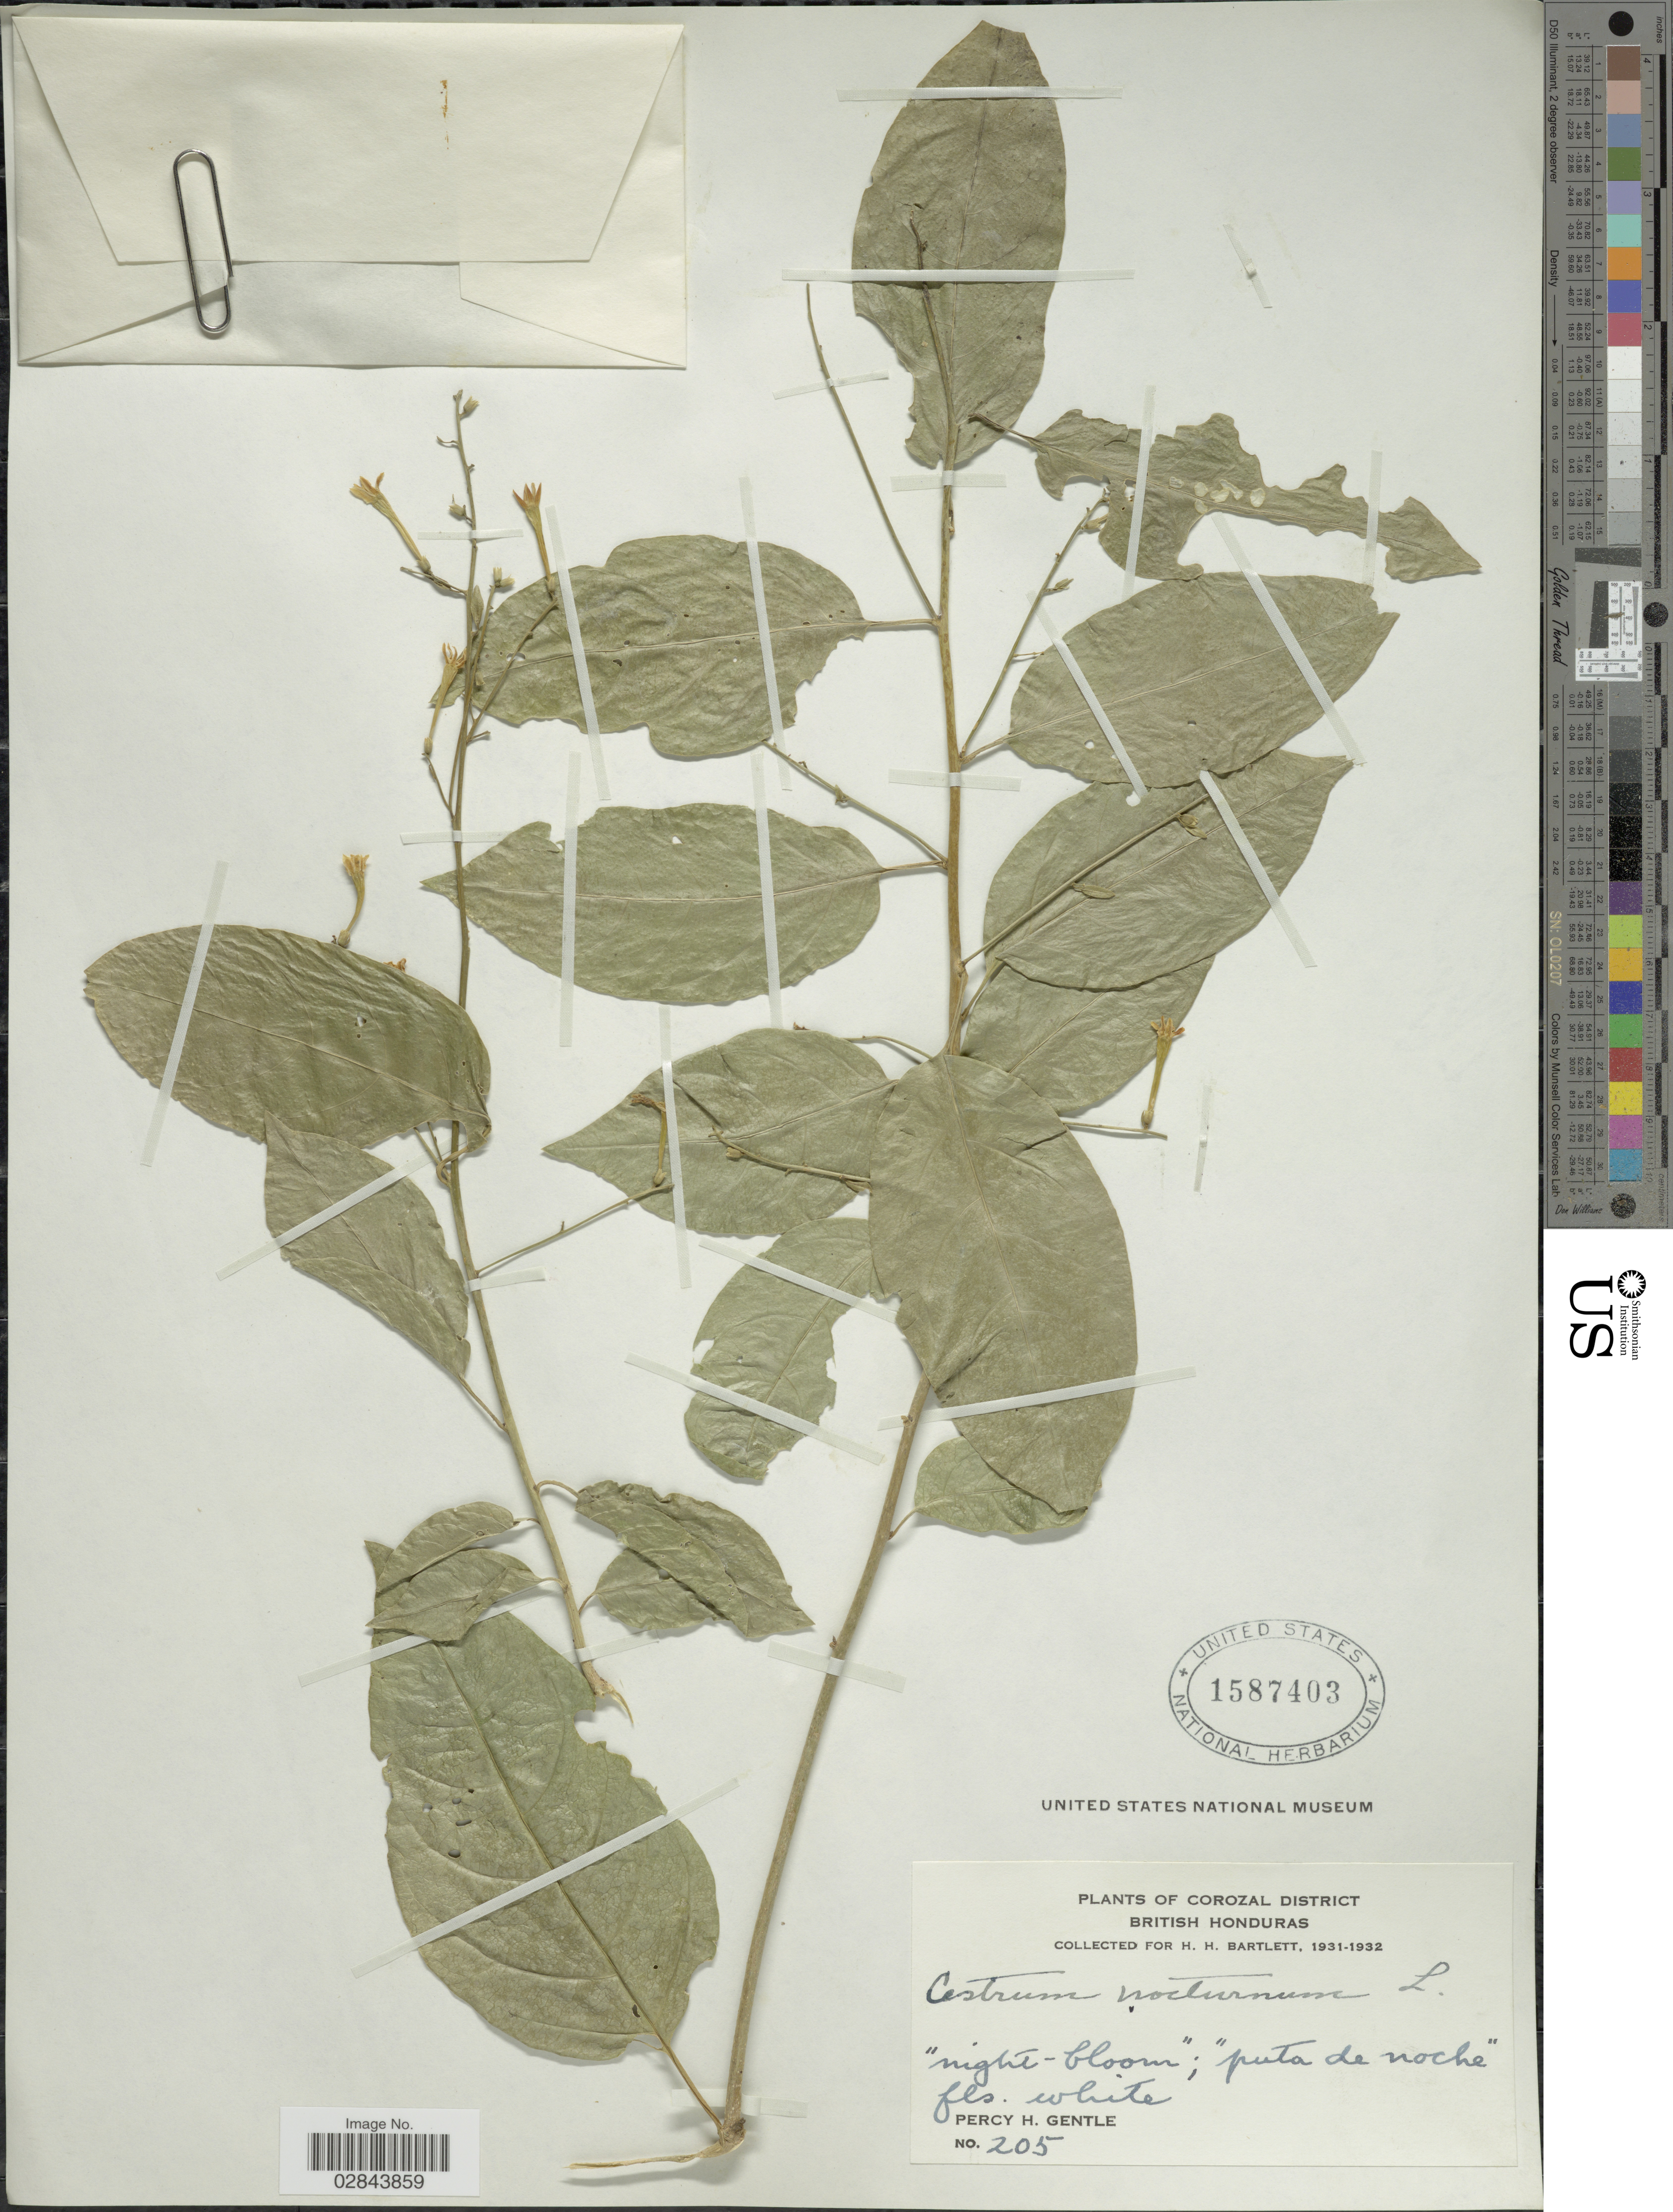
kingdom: Plantae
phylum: Tracheophyta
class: Magnoliopsida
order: Solanales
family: Solanaceae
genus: Cestrum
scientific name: Cestrum nocturnum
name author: L.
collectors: P. H. Gentle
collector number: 205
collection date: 1931/1932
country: Belize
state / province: Corozal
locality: Corozal District. British Honduras.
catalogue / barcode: US 1587403